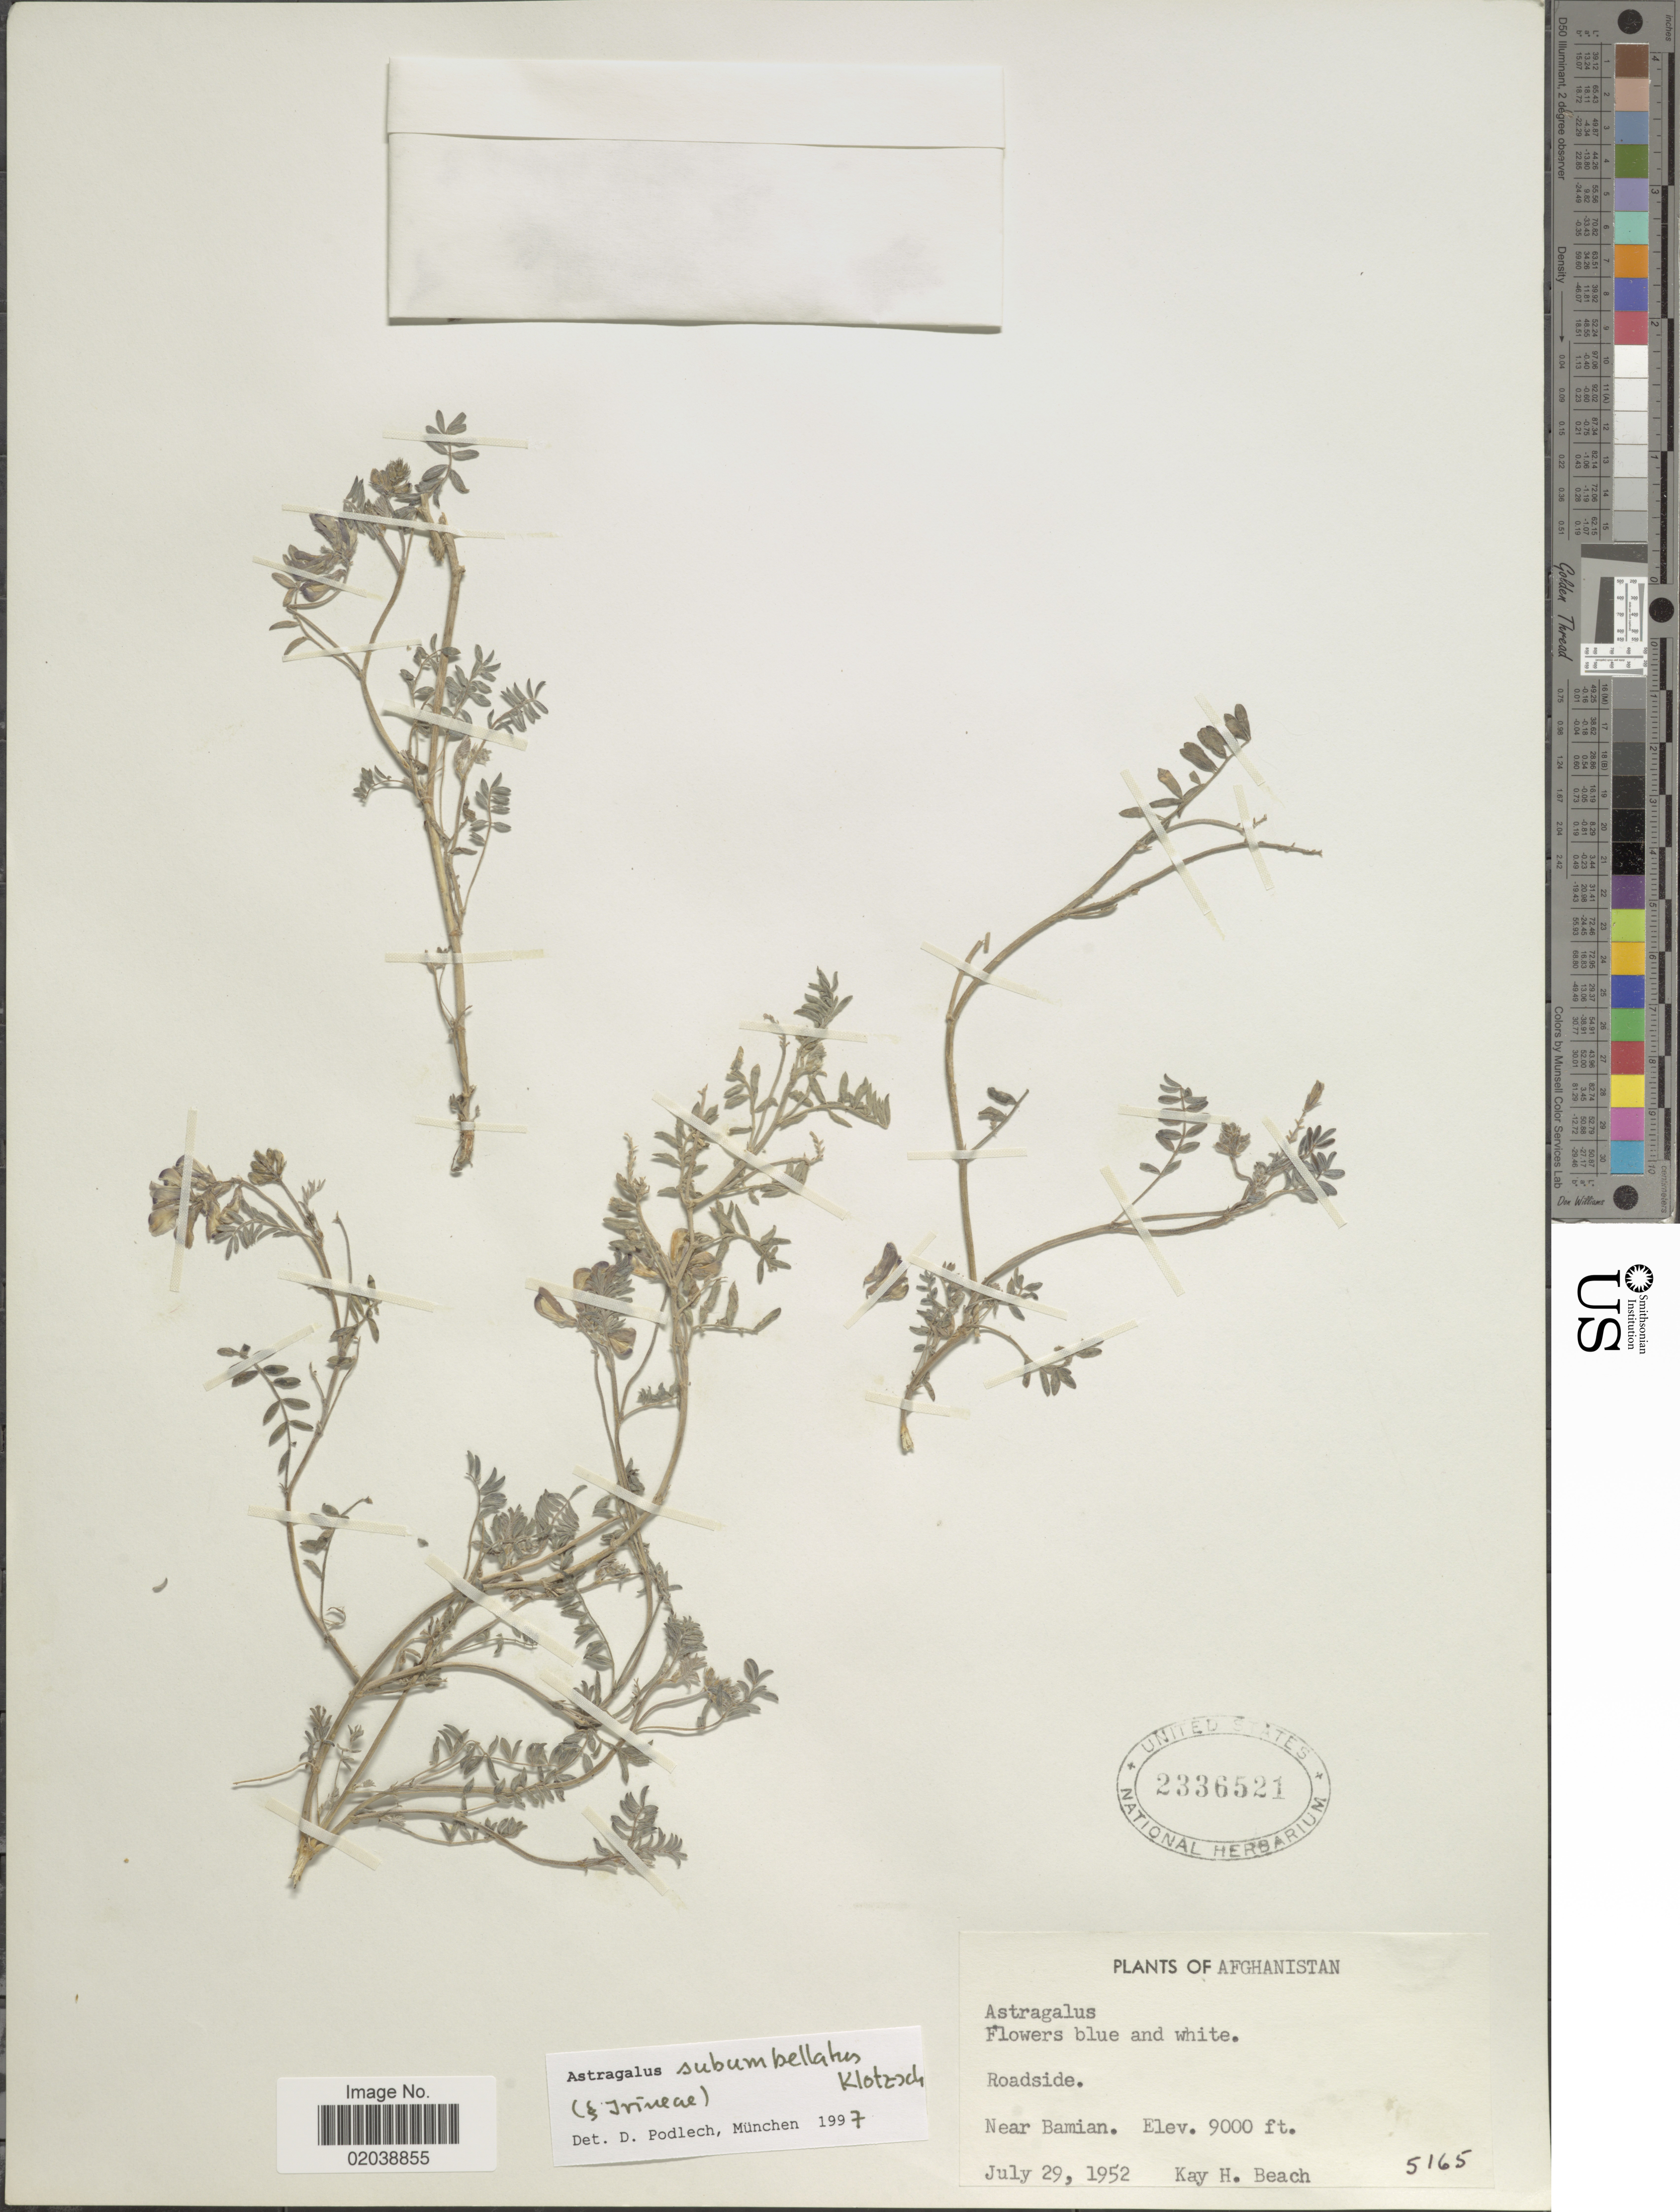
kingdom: Plantae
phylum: Tracheophyta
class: Magnoliopsida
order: Fabales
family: Fabaceae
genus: Astragalus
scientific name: Astragalus subumbellatus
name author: Klotzsch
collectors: K. H. Beach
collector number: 5165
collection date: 1952-07-29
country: Afghanistan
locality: Near Bamian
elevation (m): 2743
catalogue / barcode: US 2336521